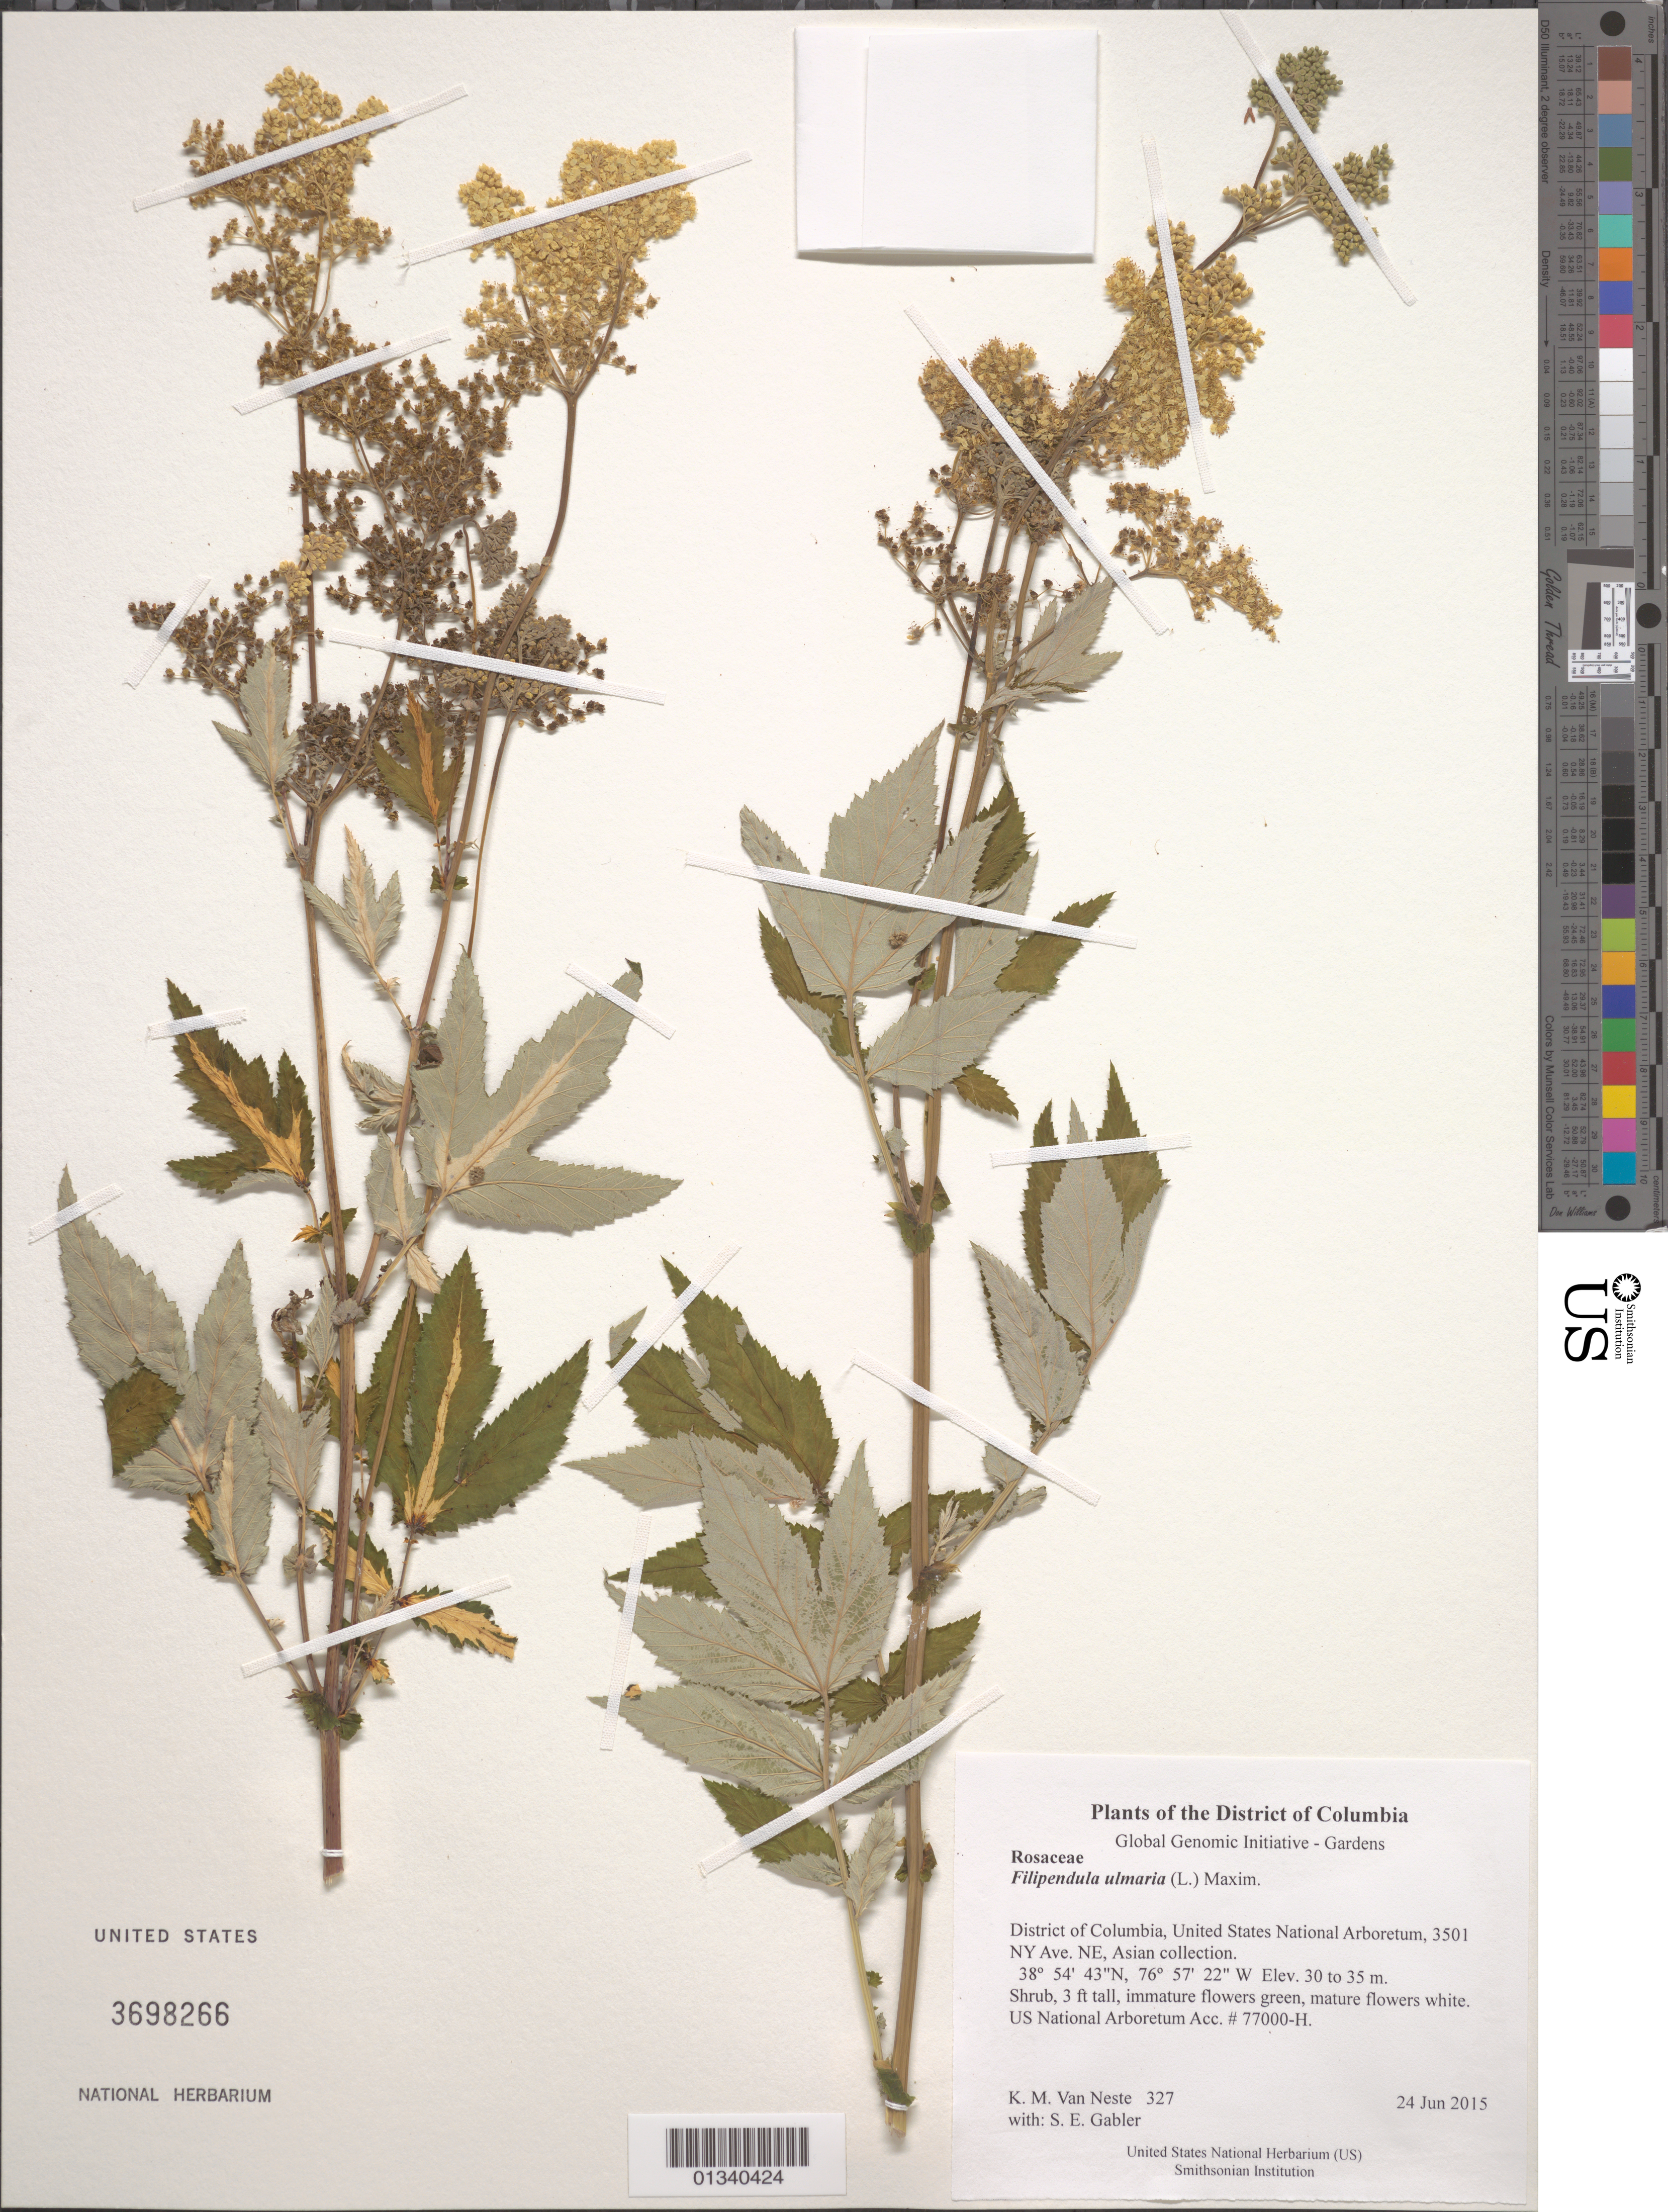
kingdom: Plantae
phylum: Tracheophyta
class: Magnoliopsida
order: Rosales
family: Rosaceae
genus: Filipendula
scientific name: Filipendula ulmaria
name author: (L.) Maxim.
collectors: K. M. Van Neste & S. E. Gabler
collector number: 327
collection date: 2015-06-24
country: United States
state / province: District of Columbia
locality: United States National Arboretum, 3501 NY Ave. NE, Asian collection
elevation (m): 30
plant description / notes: Filipendula ulmaria 'Variegata' USNA ACCESSION: 77000 RECEIVED: Filipendula ulmaria 'Variegata'plant6/13/2007 PROVENANCE CODE: G FULL PROVENANCE: from a cultivated plant not of known wild origin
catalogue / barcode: US 3698266